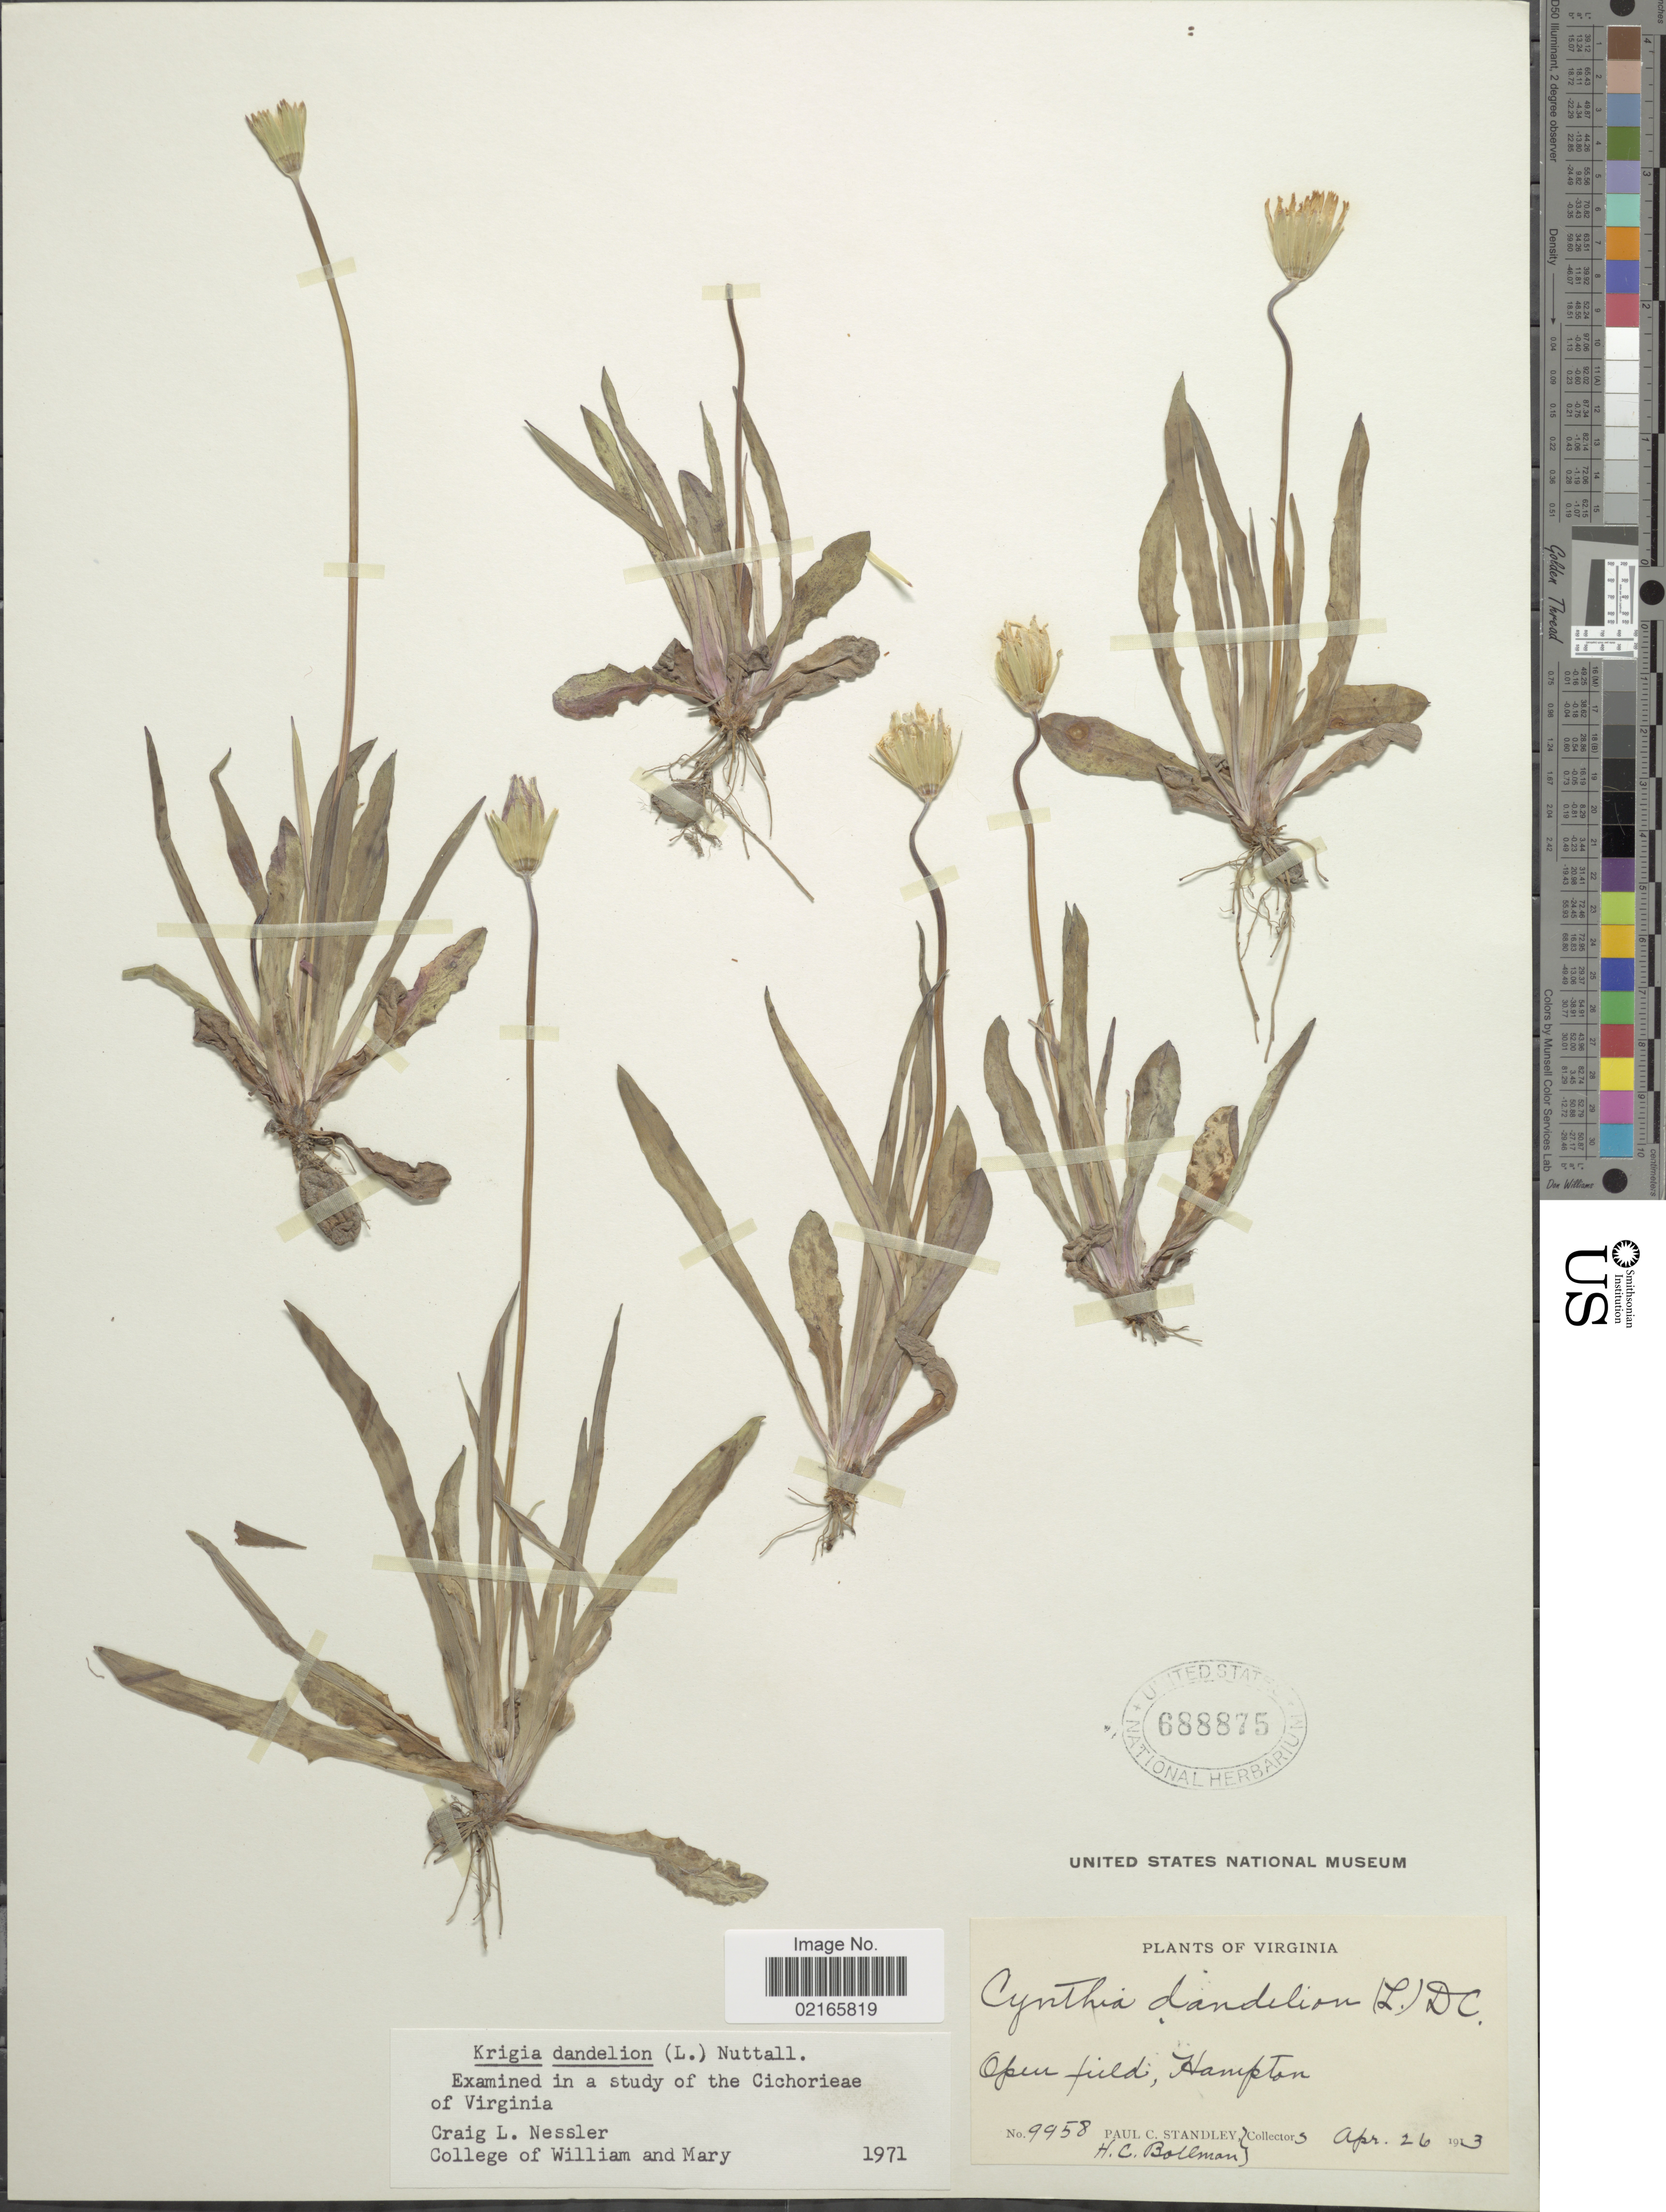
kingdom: Plantae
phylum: Tracheophyta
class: Magnoliopsida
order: Asterales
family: Asteraceae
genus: Krigia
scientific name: Krigia dandelion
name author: (L.) Nutt.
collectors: P. C. Standley & H. C. Bollman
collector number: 9958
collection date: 1913-04-26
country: United States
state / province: Virginia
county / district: City of Hampton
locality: Open fields, Hampton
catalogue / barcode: US 688875